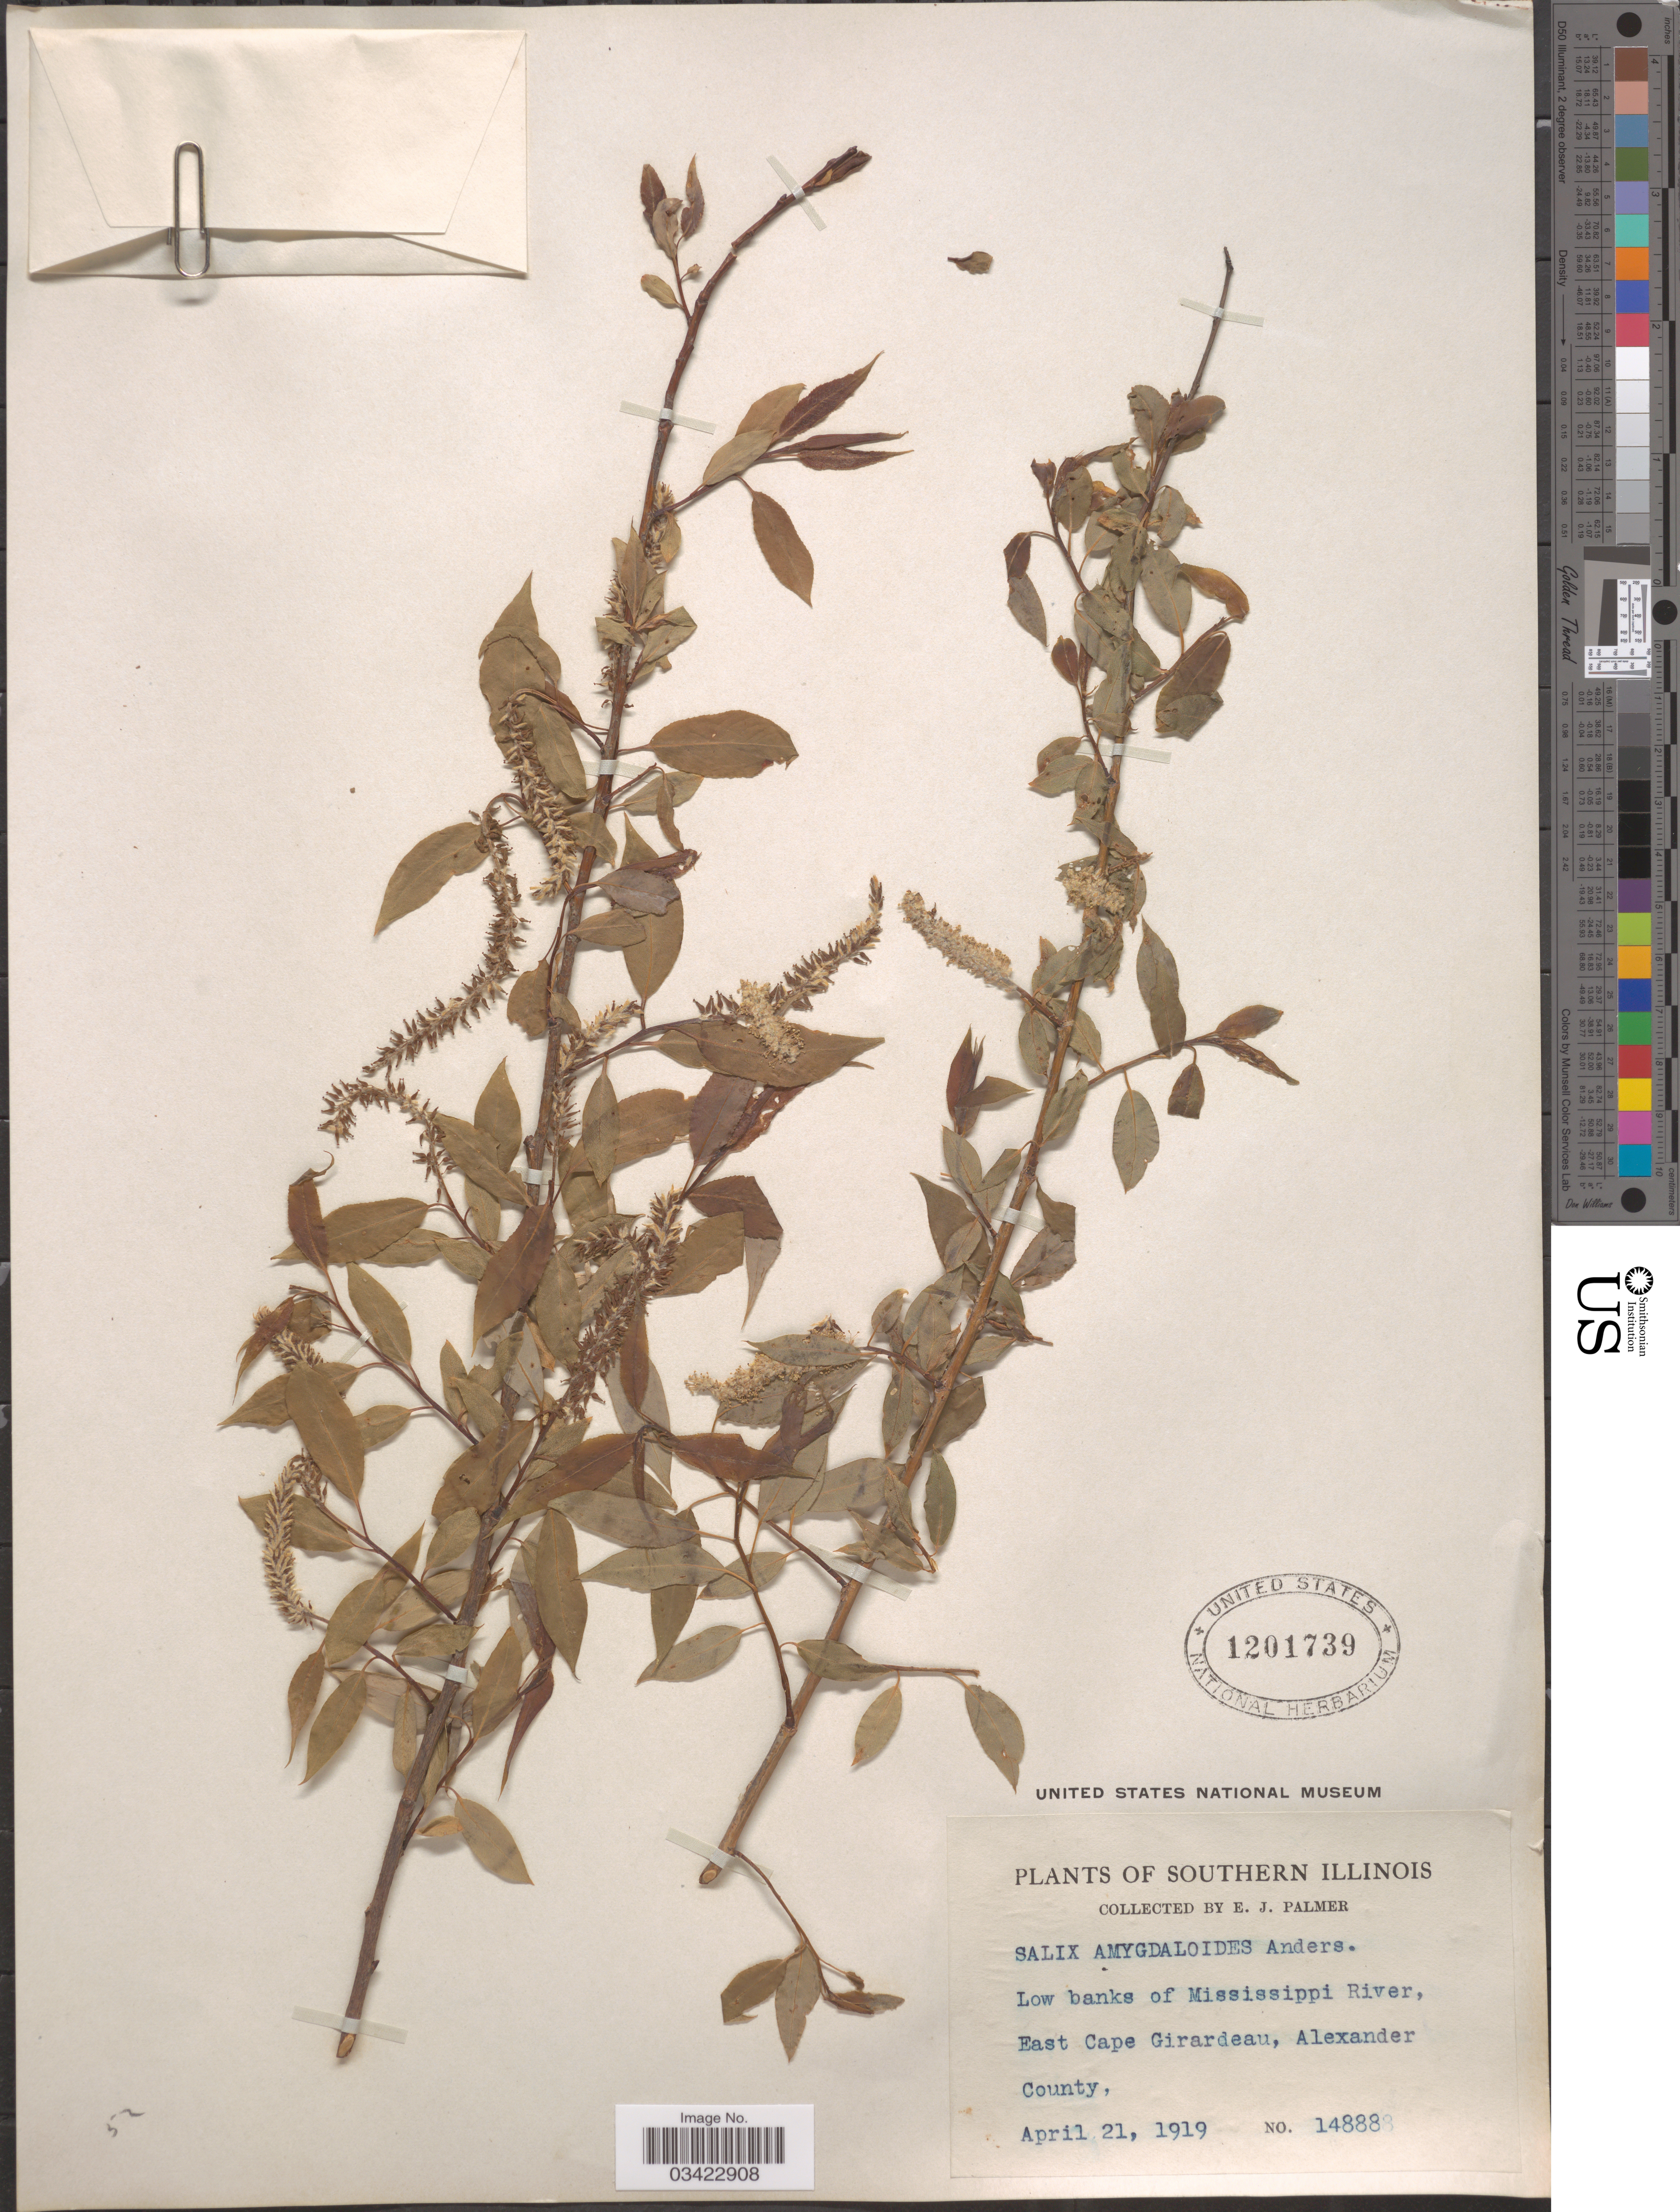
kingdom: Plantae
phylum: Tracheophyta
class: Magnoliopsida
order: Malpighiales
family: Salicaceae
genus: Salix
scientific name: Salix amygdaloides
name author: Andersson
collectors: E. J. Palmer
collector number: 14888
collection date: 1919-04-21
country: United States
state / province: Illinois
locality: Southern Illinois. Low banks of Mississippi River, East Cape Girardeau, Alexander County.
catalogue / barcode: US 1201739